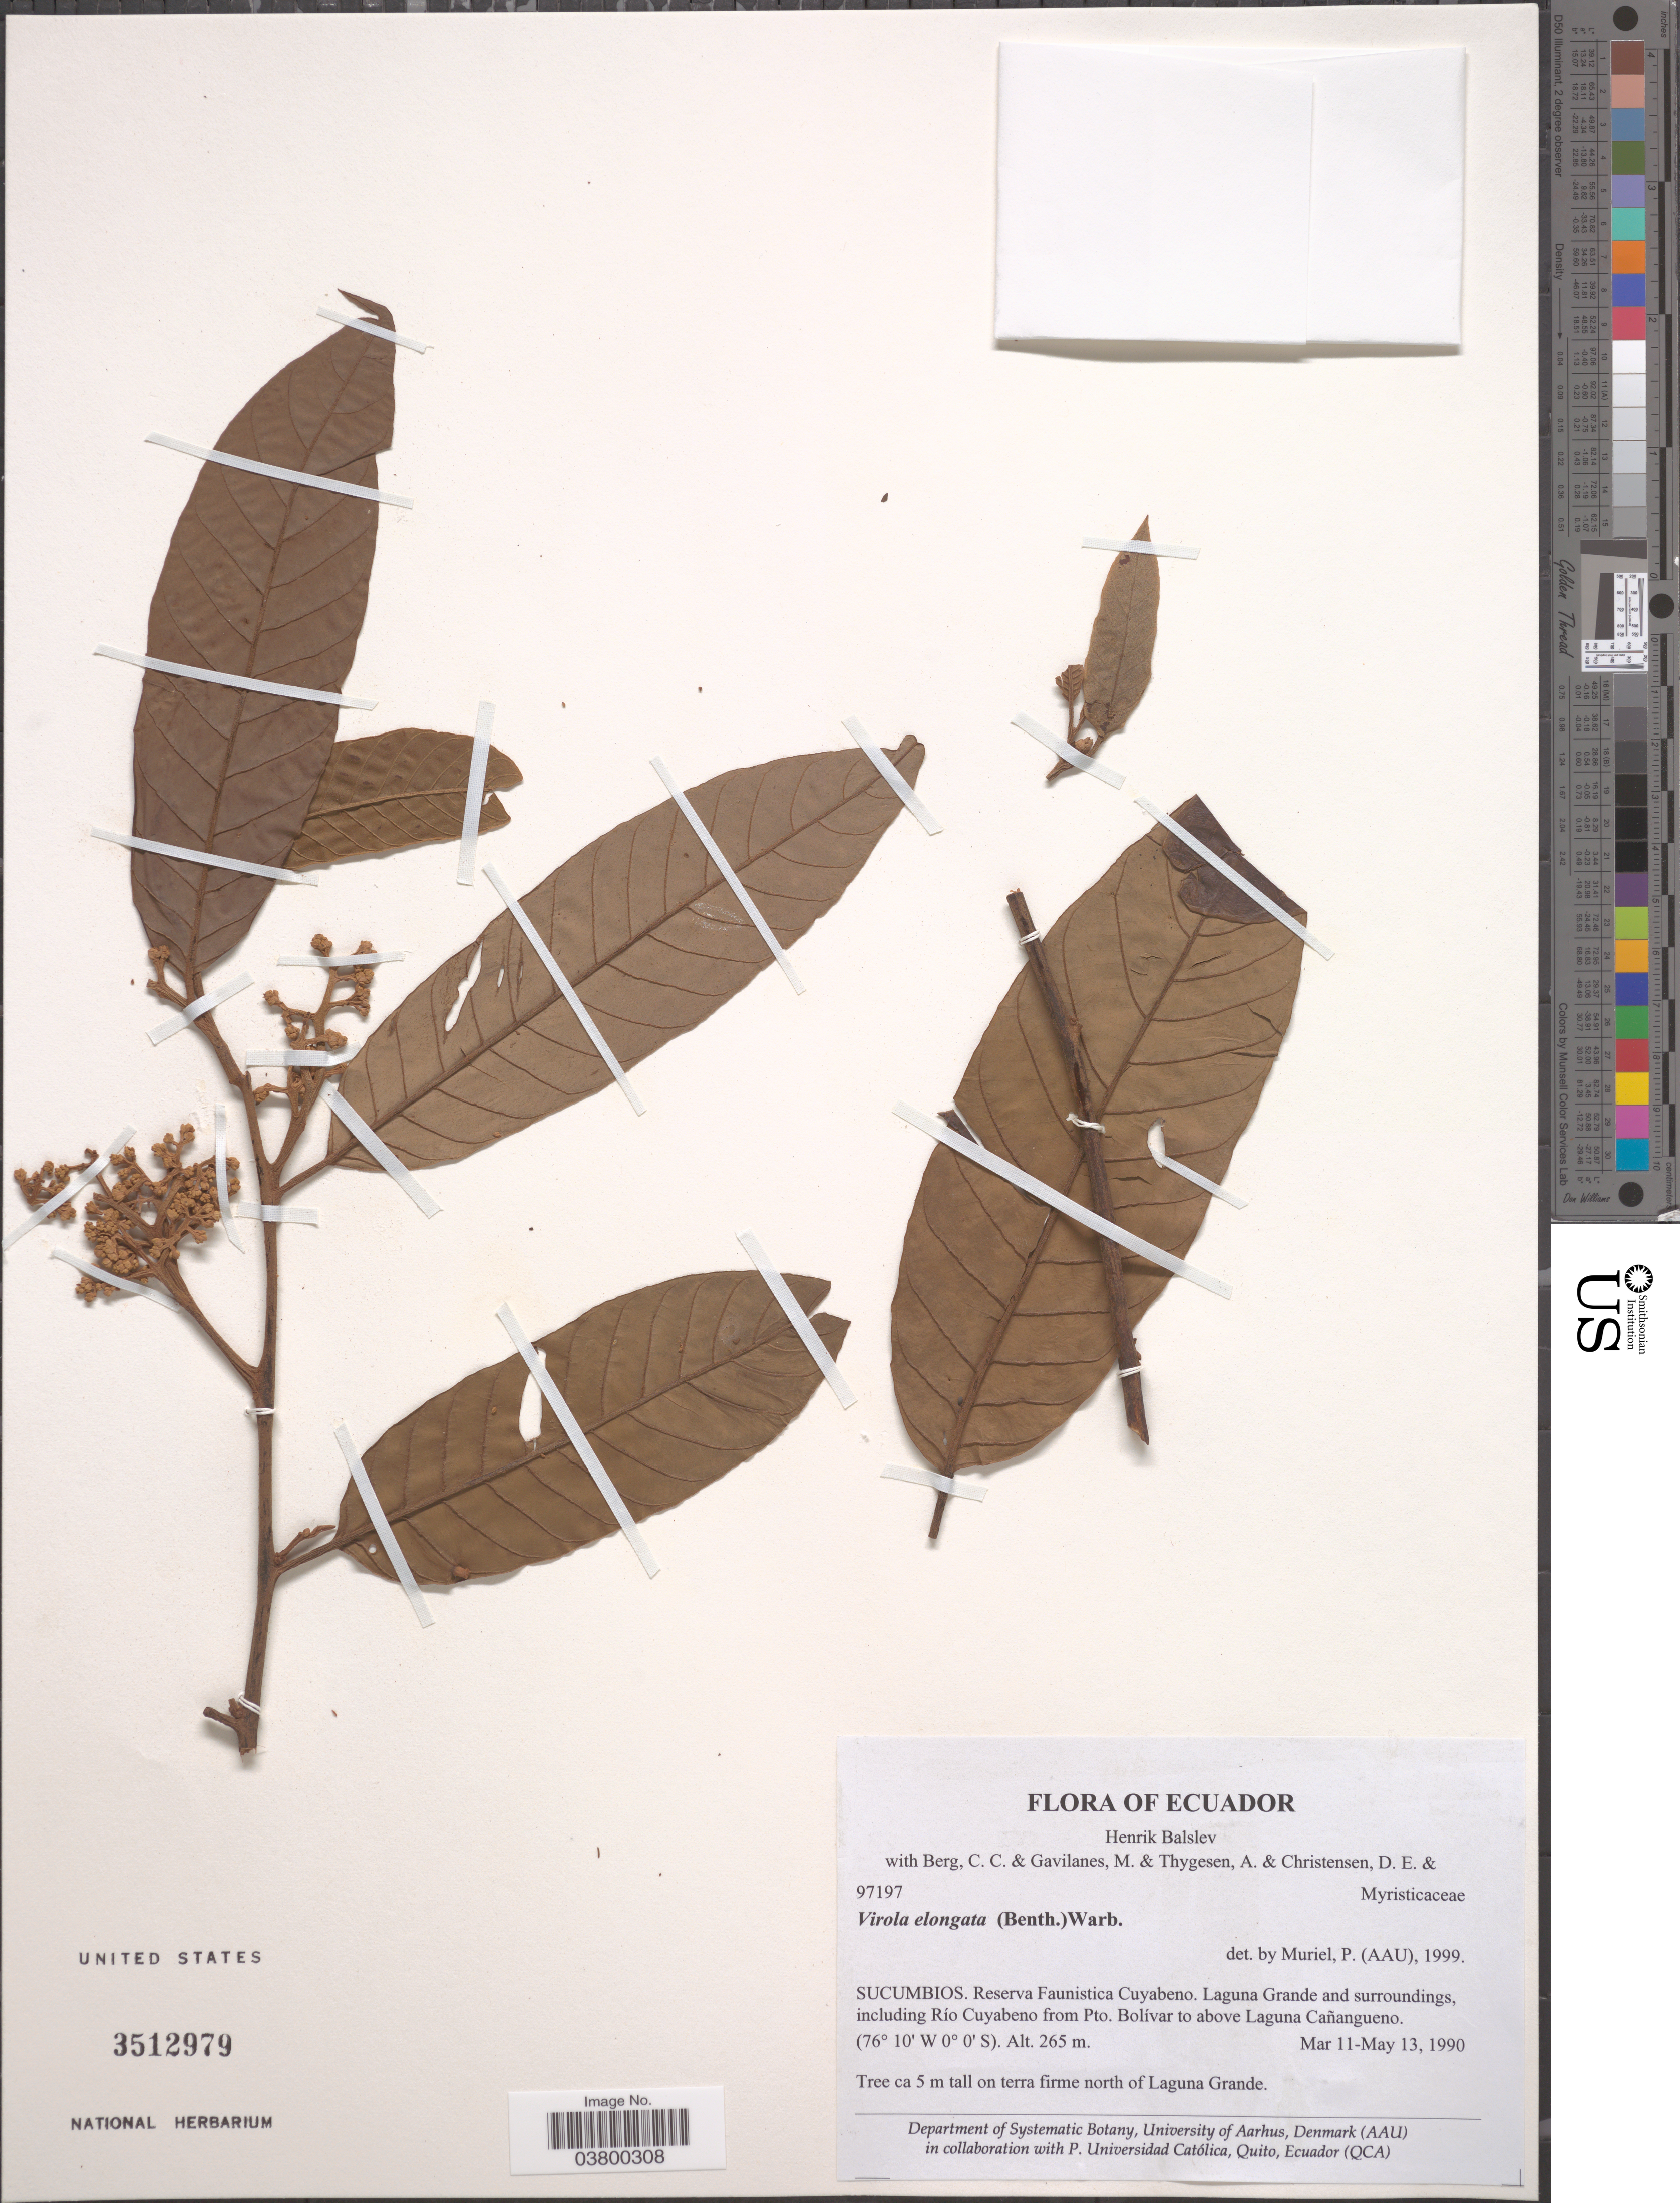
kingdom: Plantae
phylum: Tracheophyta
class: Magnoliopsida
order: Magnoliales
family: Myristicaceae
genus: Virola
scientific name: Virola elongata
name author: (Benth.) Warb.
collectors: H. Balslev, C. C. Berg, M. Gavilanes, A. Thygesen & E. Christensen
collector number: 97197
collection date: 1990-03-11/1990-05-13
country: Ecuador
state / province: Sucumbíos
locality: Reserva Faunistica Cuyabeno. Laguna Grande and surroundings, including Río Cuyabeno from Pto. Bolívar to above Laguna Cañangueno. On terra firme north of Laguna Grande.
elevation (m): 265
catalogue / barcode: US 3512979